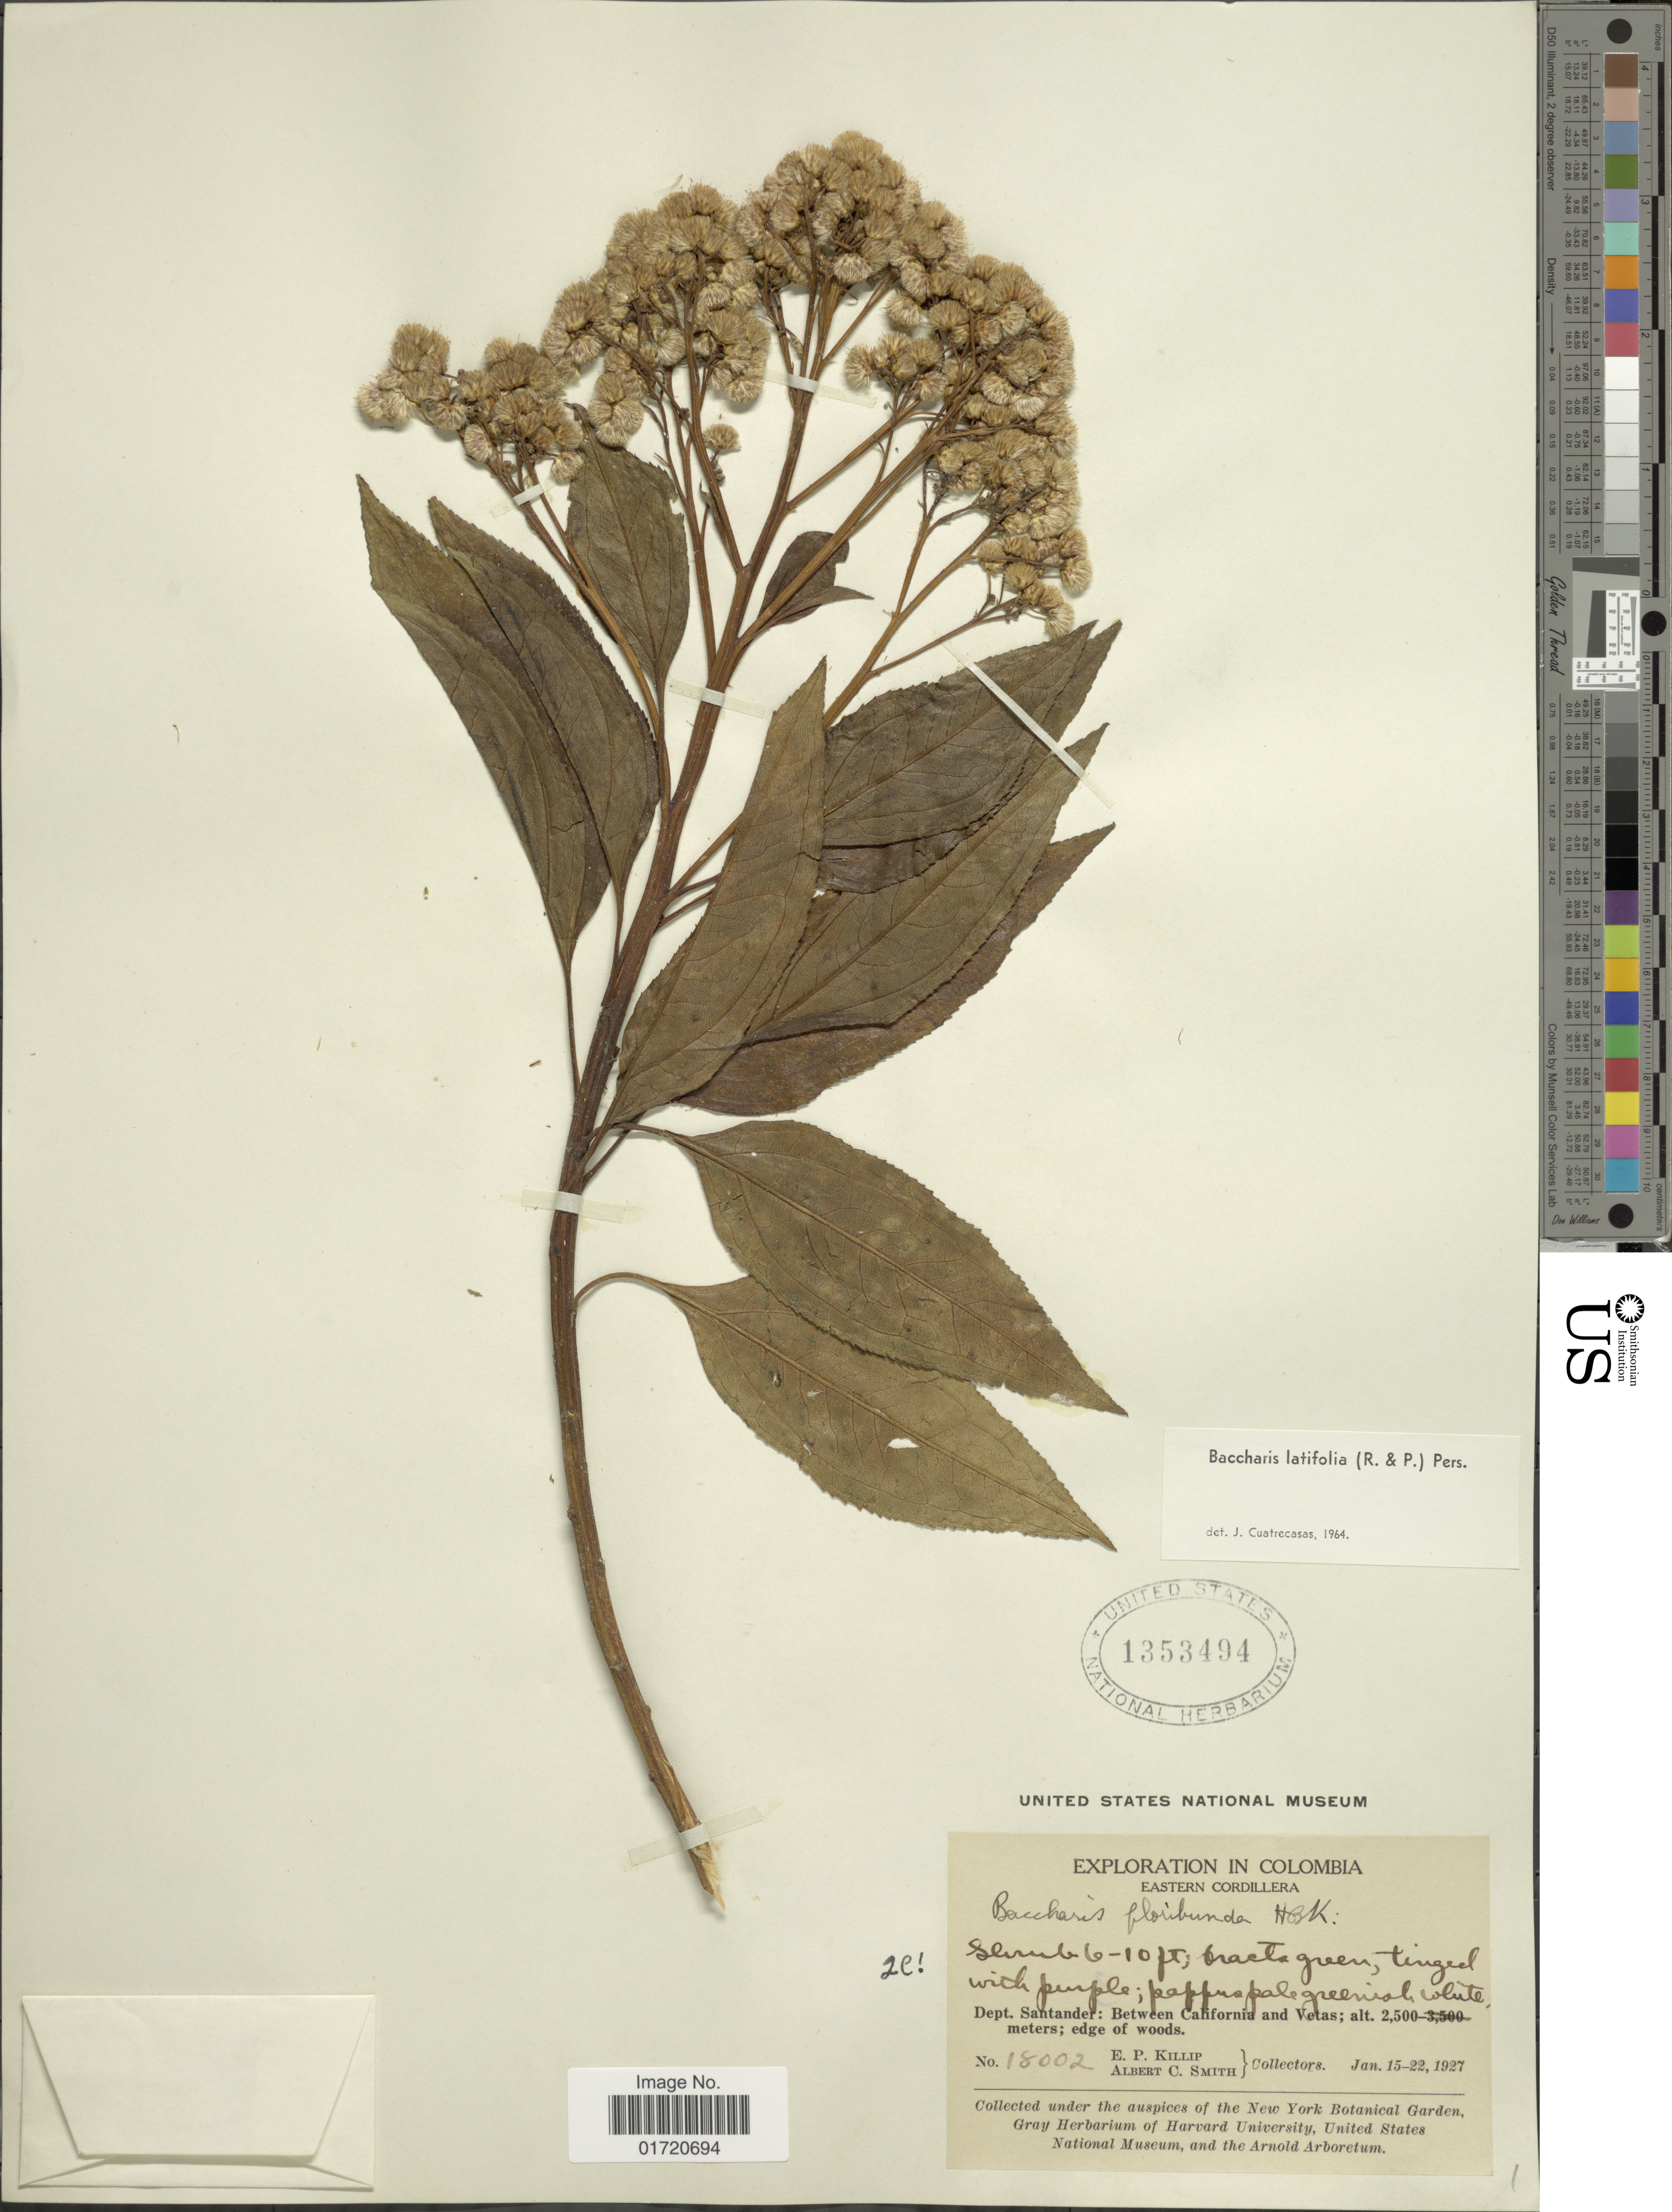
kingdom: Plantae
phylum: Tracheophyta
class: Magnoliopsida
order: Asterales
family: Asteraceae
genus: Baccharis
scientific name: Baccharis latifolia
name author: (Ruiz & Pav.) Pers.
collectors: E. P. Killip & A. C. Smith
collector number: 18002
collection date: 1927-01-15/1927-01-22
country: Colombia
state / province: Santander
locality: Eastern Cordillera, between California and Vetas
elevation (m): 2500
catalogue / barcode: US 1353494